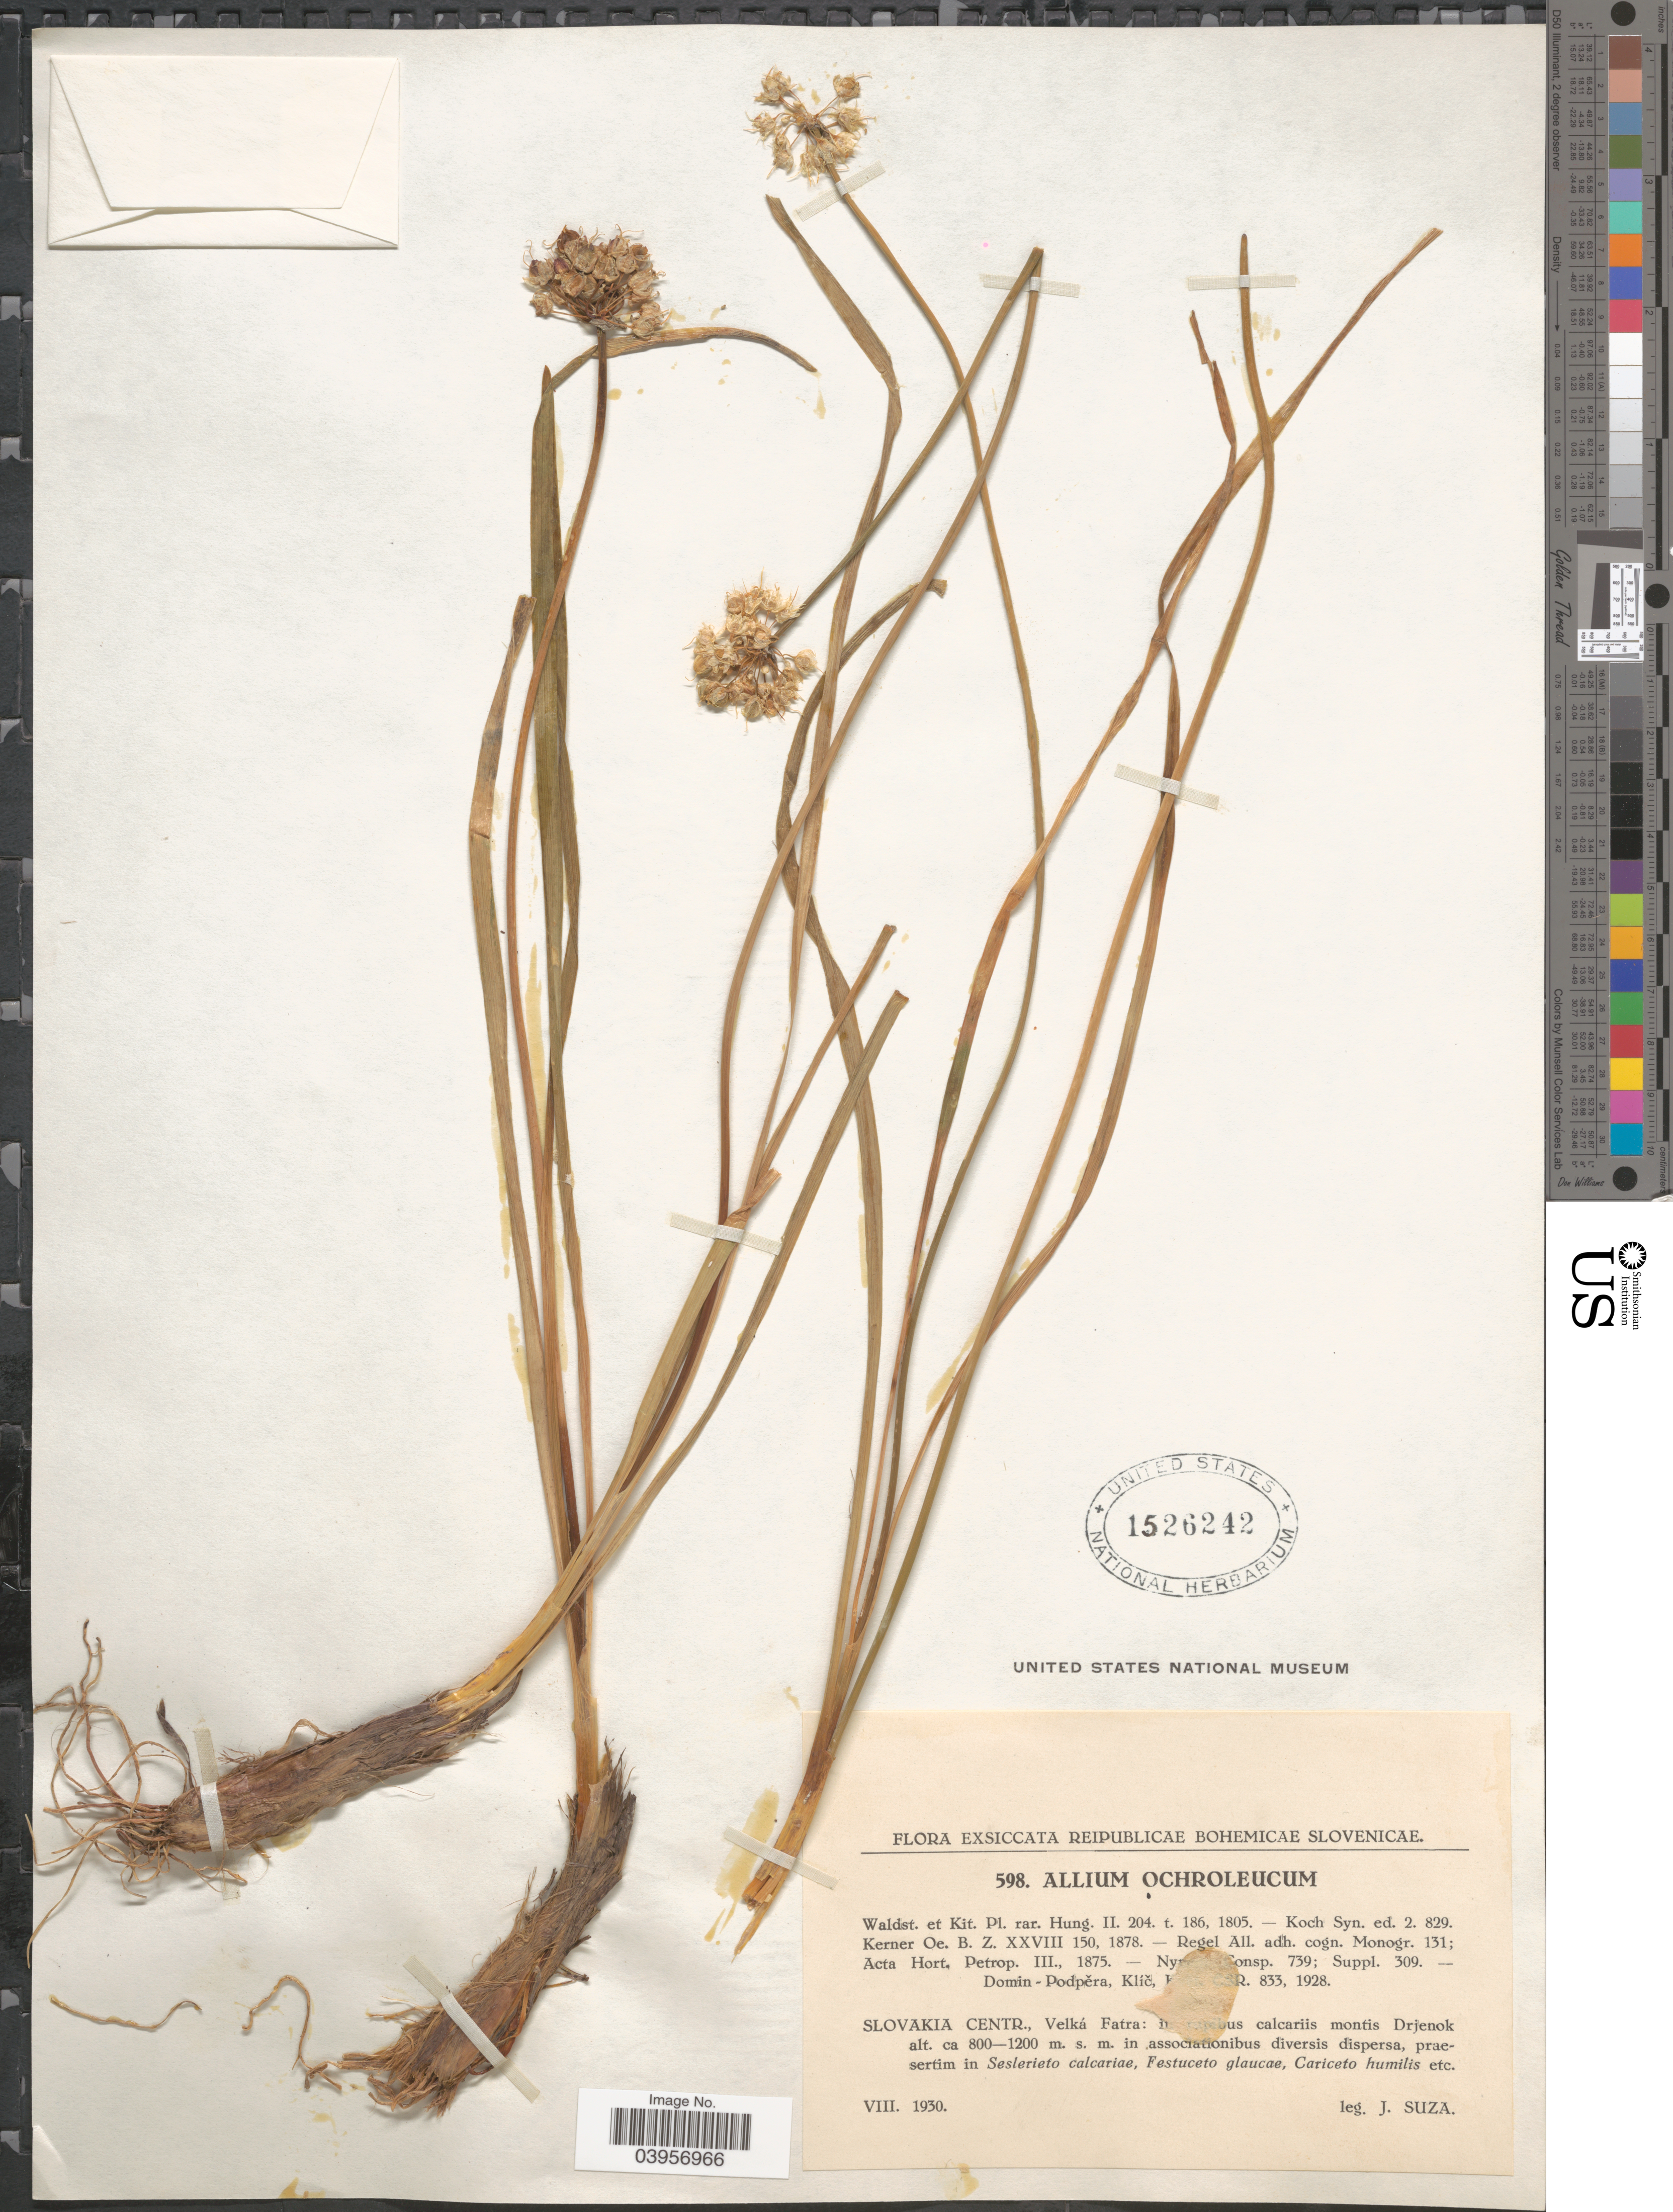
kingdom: Plantae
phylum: Tracheophyta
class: Liliopsida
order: Asparagales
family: Amaryllidaceae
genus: Allium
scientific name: Allium ochroleucum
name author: Waldst. & Kit.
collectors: J. Suza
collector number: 598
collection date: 1930-08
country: Slovakia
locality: Reipublicae Bohemicae Slovenicae. Slovakia Centr., Velká Fatra: [illegible text] calcariis montis Drjenok.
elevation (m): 800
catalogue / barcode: US 1526242